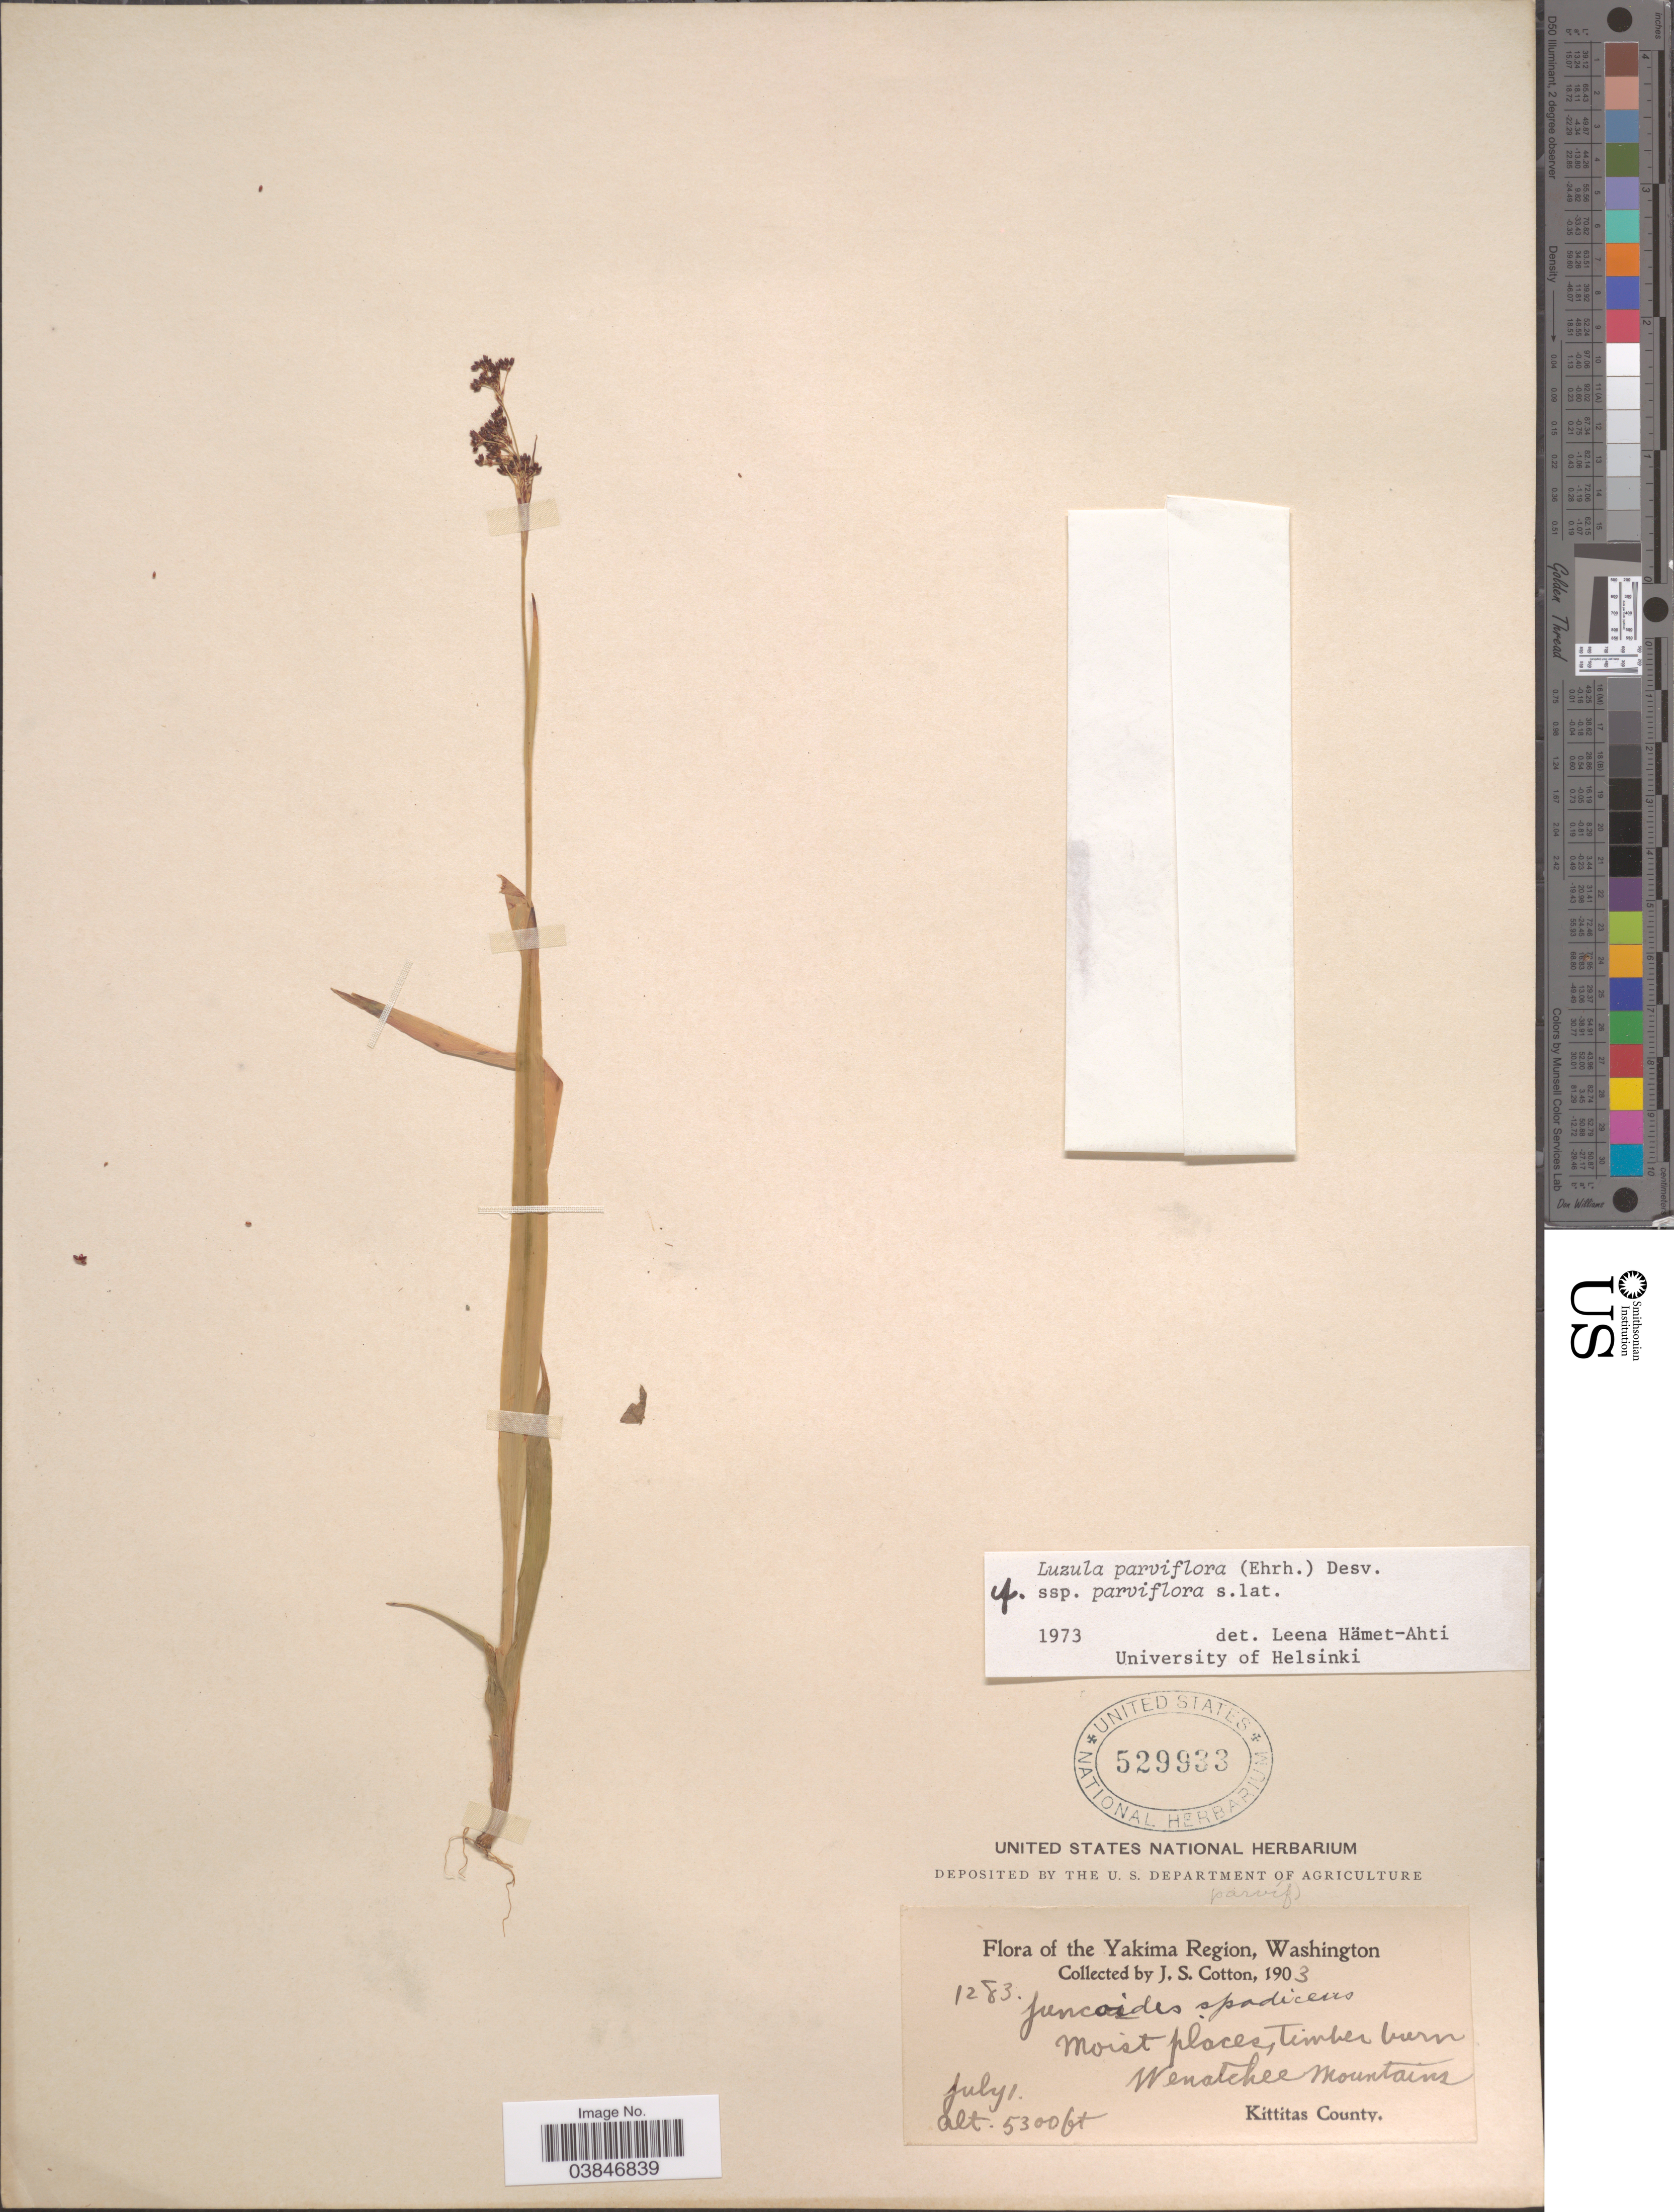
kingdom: Plantae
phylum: Tracheophyta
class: Liliopsida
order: Poales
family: Juncaceae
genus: Luzula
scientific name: Luzula parviflora subsp. parviflora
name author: (Ehrh.) Desv.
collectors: J. S. Cotton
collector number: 1283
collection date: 1903-07-01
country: United States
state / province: Washington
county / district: Kittitas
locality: The Yakima Region. Timber burn Wenatchee Mountains. Kittitas County.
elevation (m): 1615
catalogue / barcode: US 529933